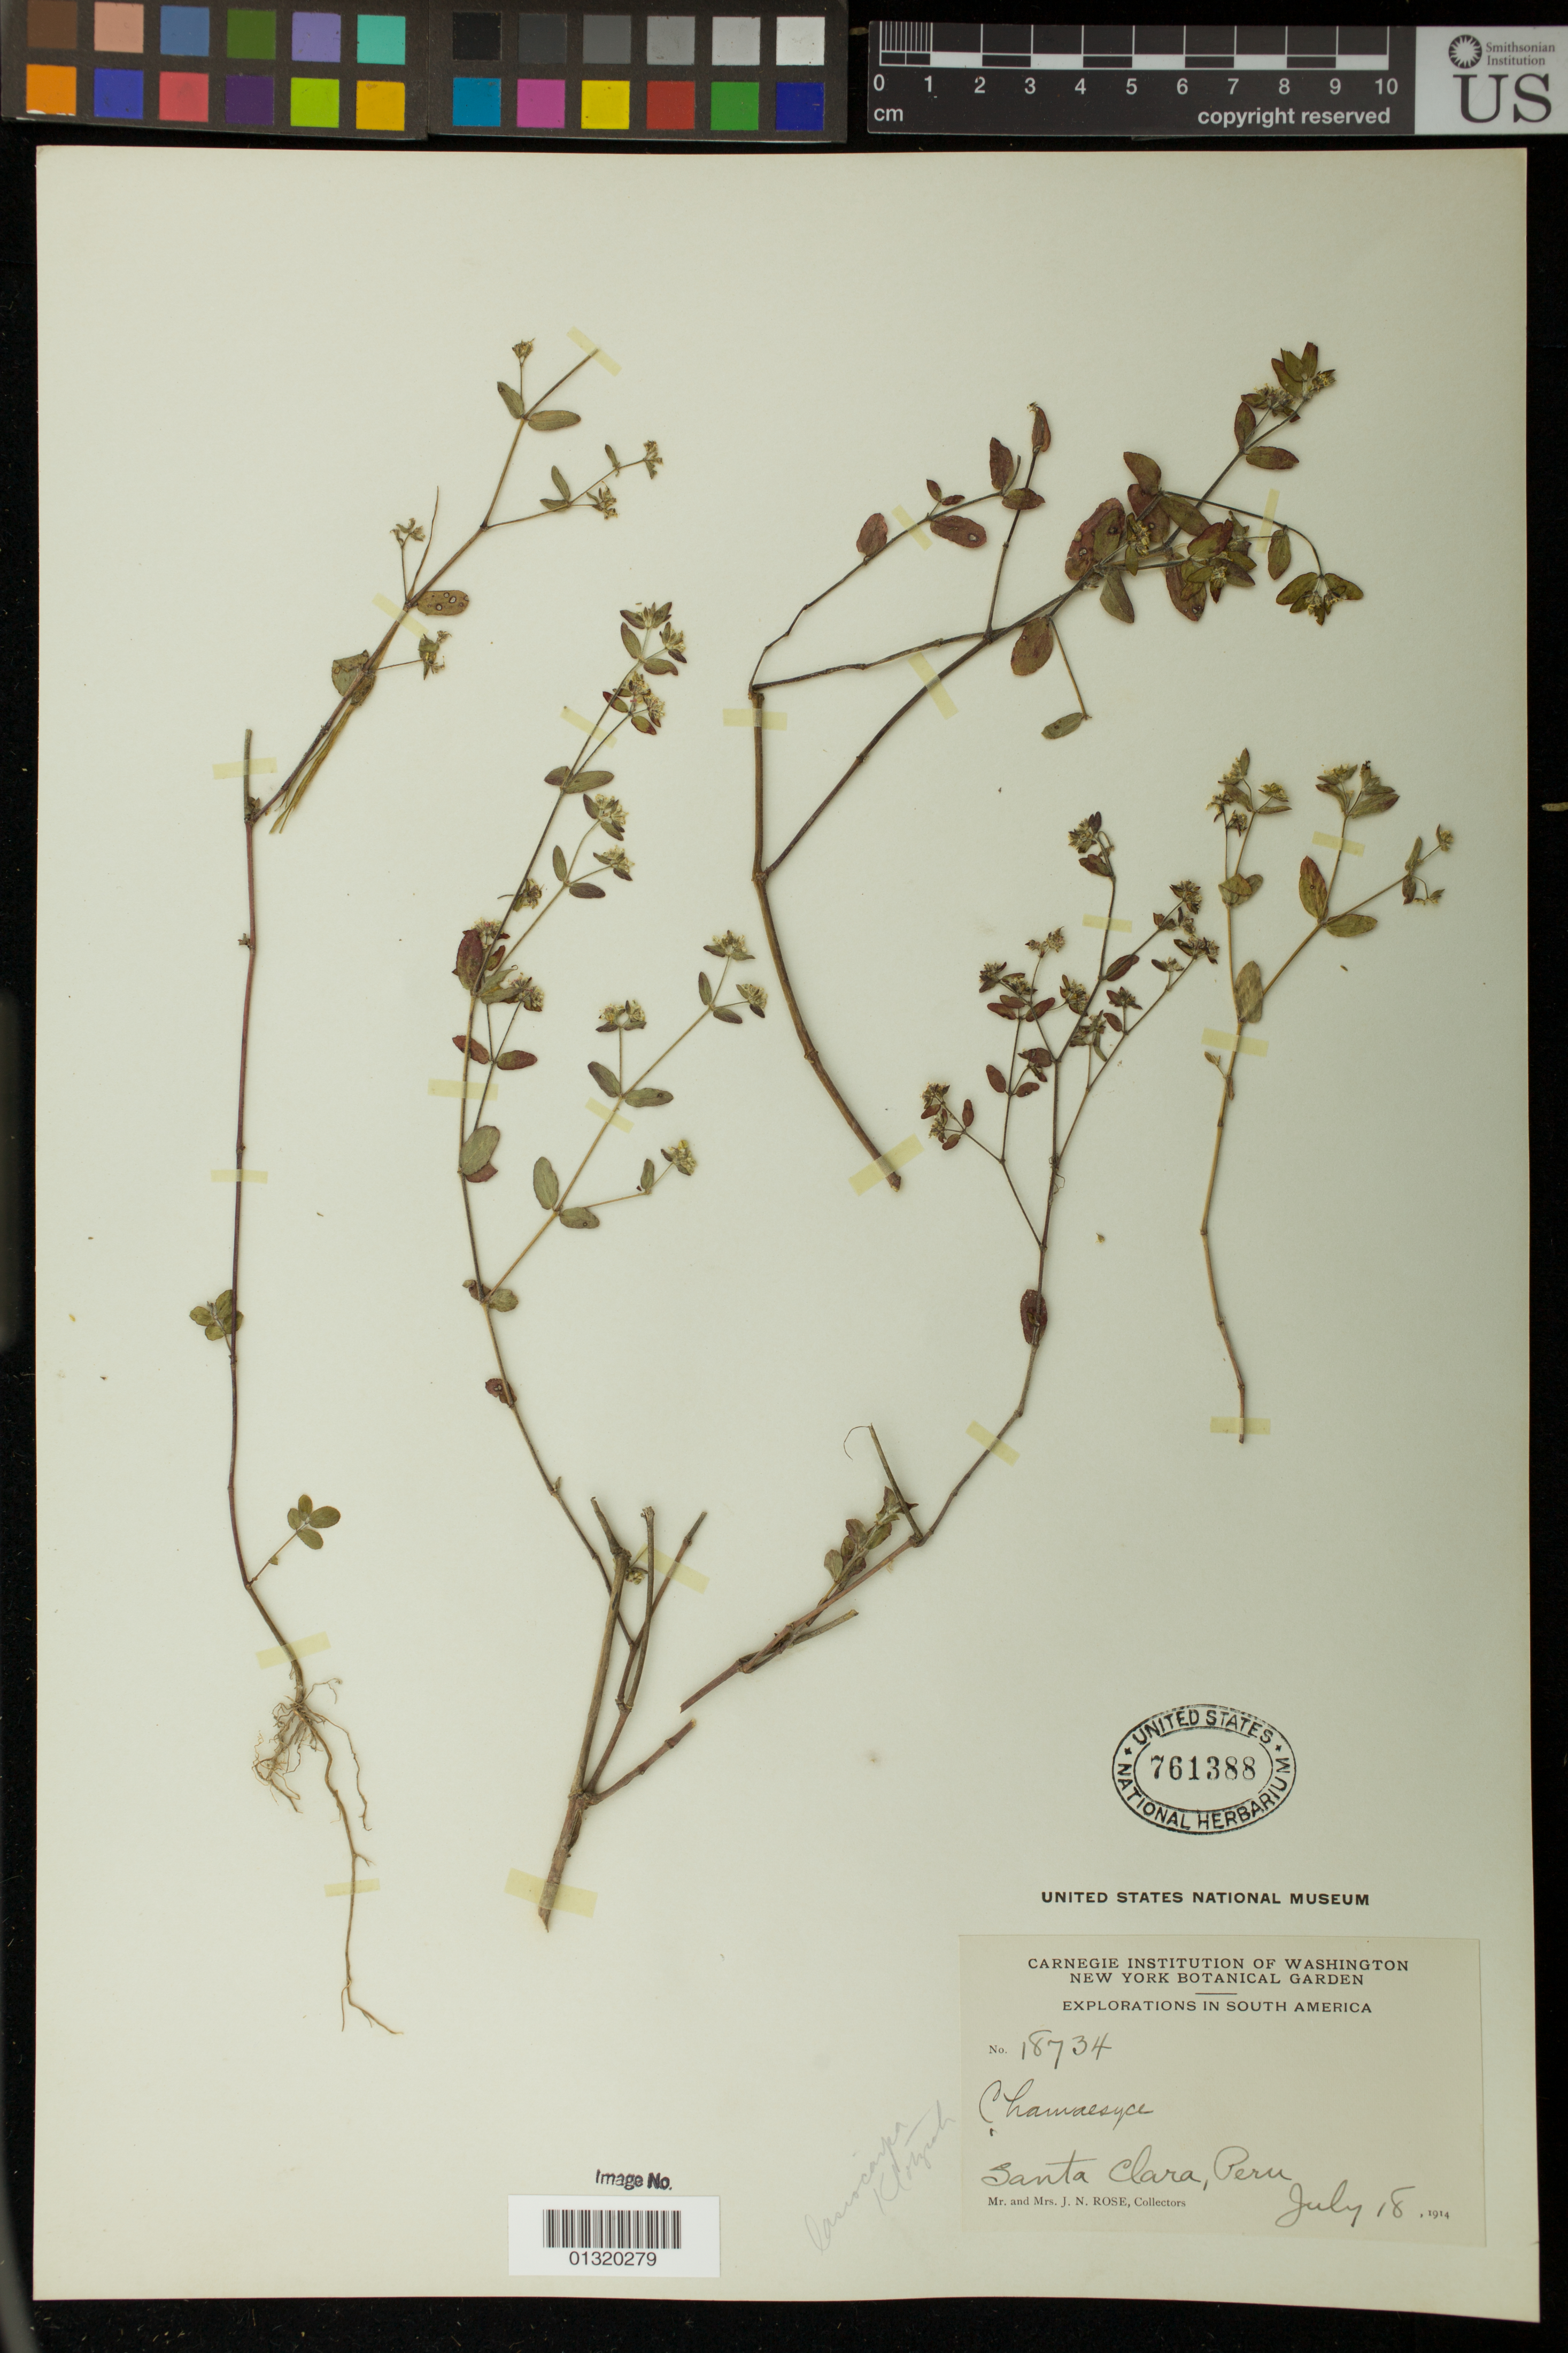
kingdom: Plantae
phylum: Tracheophyta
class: Magnoliopsida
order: Malpighiales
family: Euphorbiaceae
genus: Euphorbia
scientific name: Euphorbia lasiocarpa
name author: Klotzsch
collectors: J. N. Rose & L. B. Rose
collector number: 18734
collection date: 1914-07-18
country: Peru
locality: Santa Clara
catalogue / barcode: US 761388